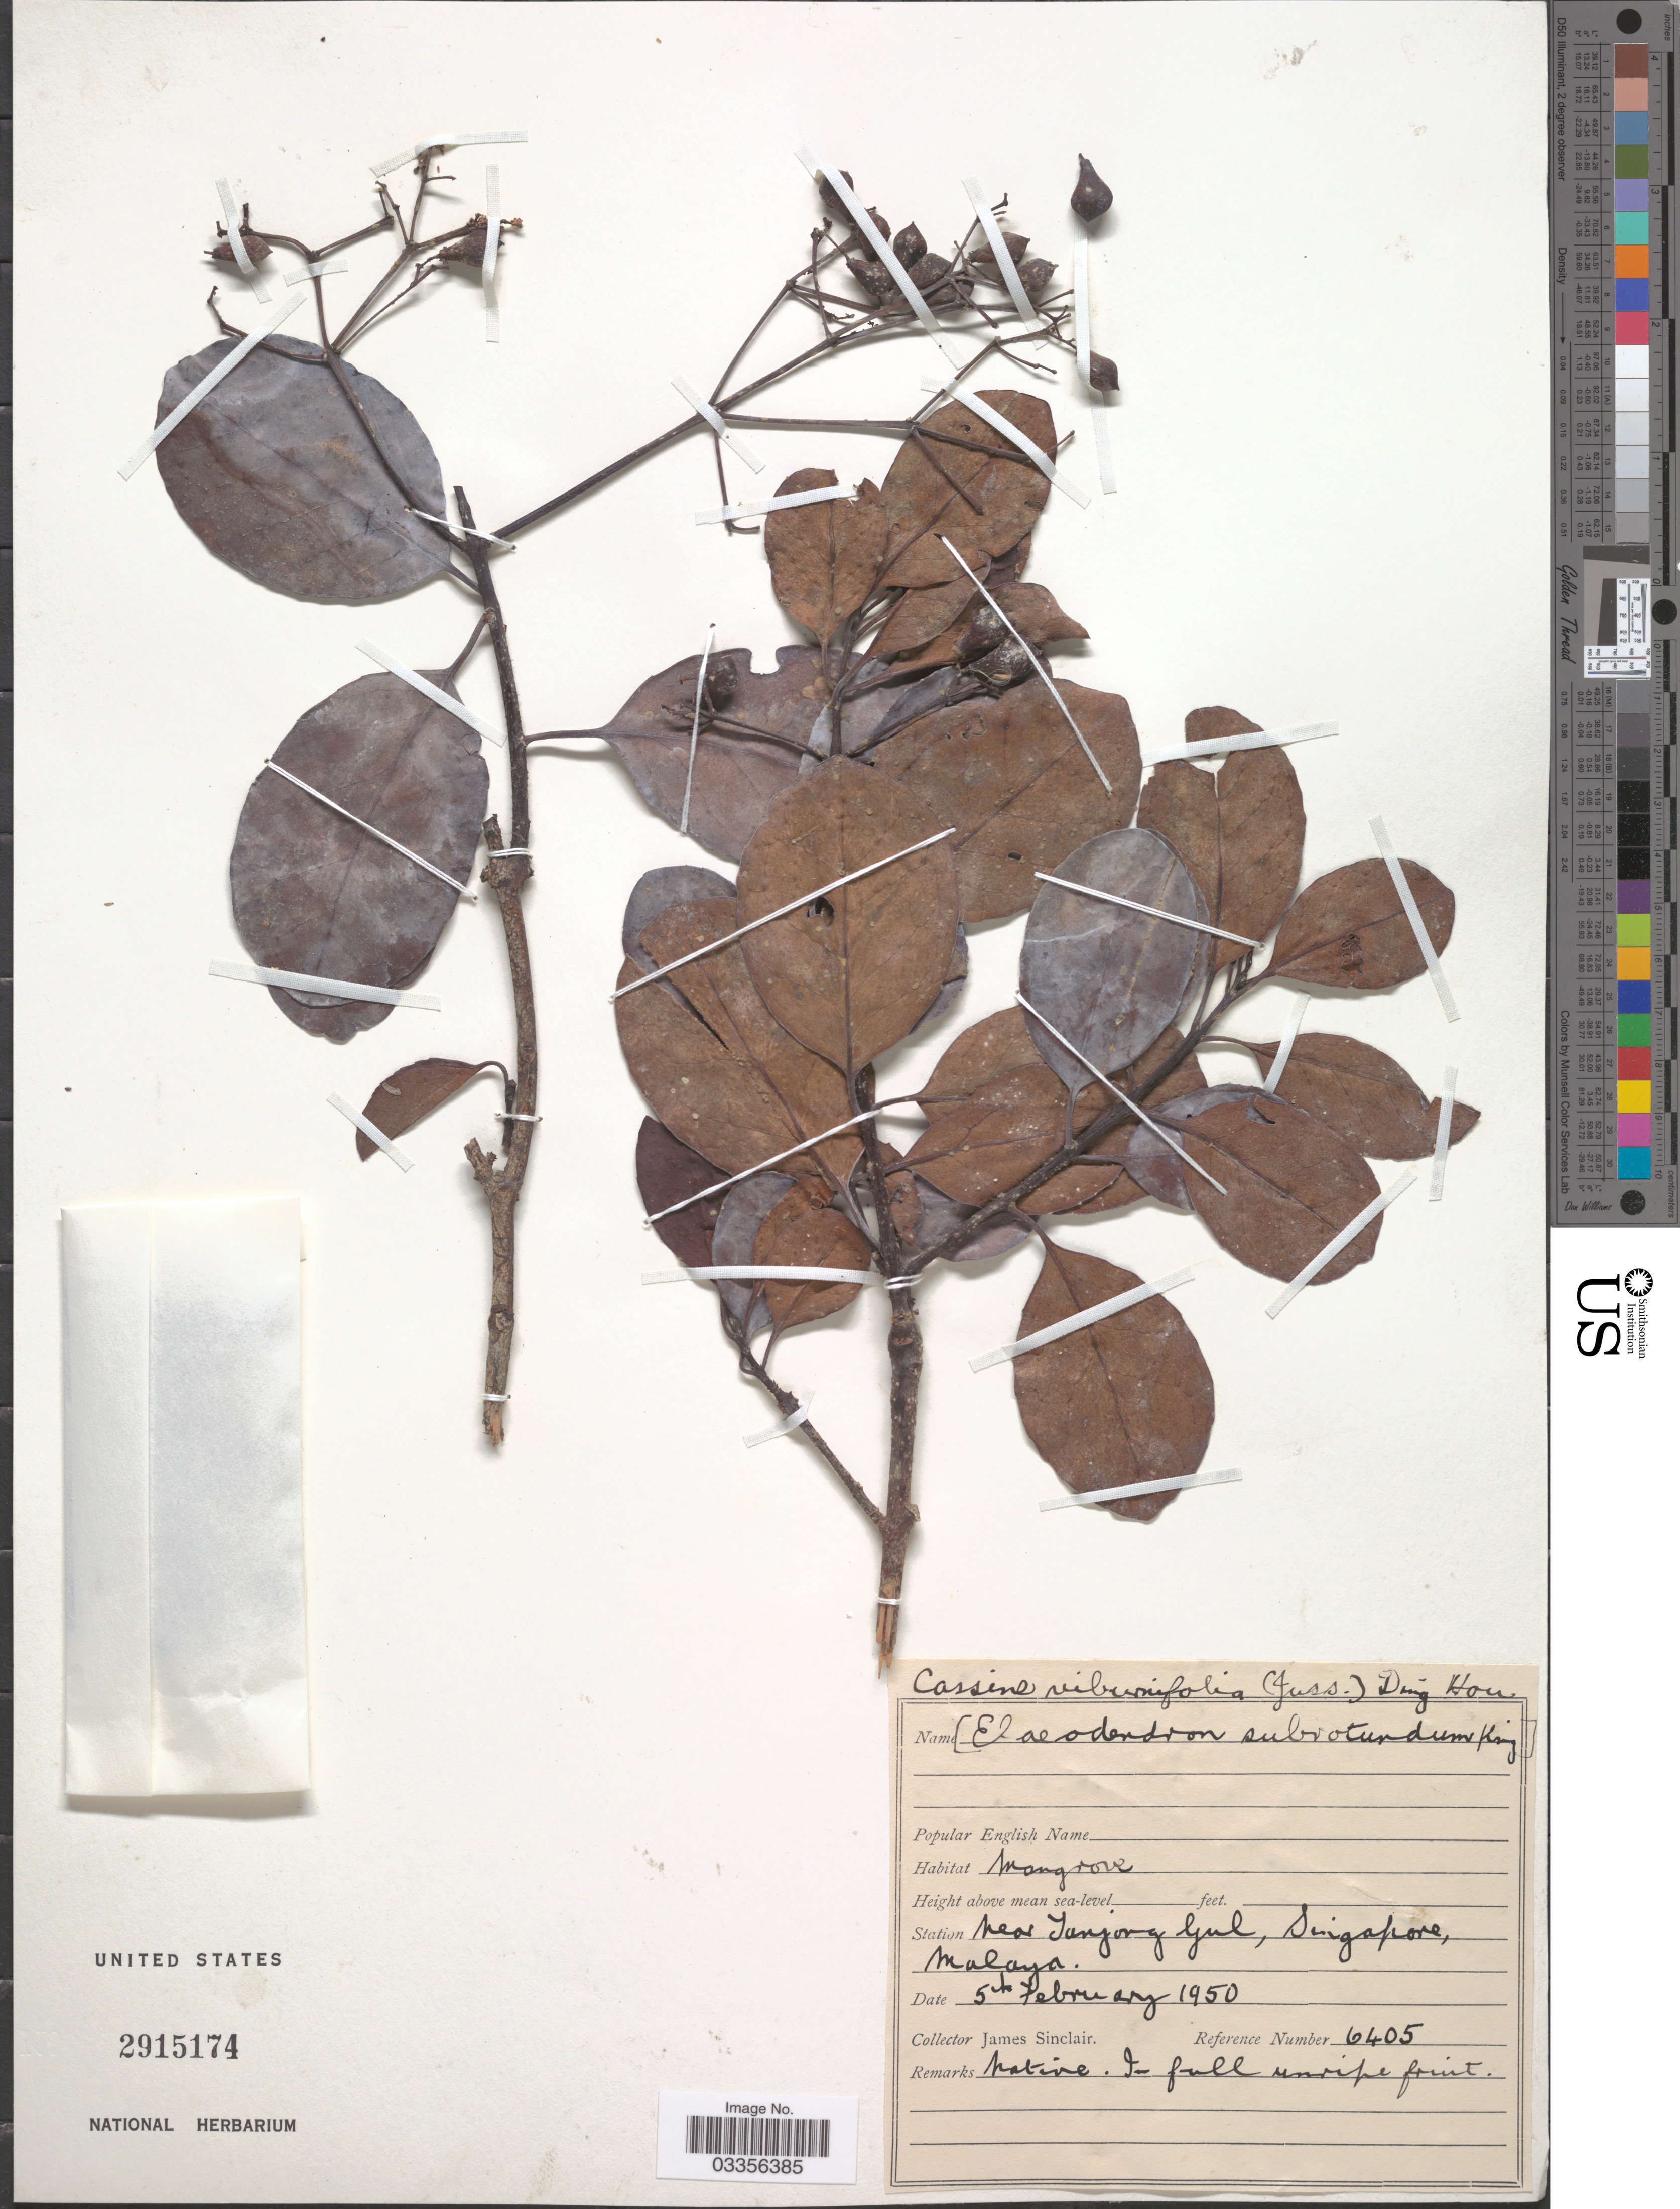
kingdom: Plantae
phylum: Tracheophyta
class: Magnoliopsida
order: Celastrales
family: Celastraceae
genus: Cassine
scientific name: Cassine viburnifolia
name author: (Juss.) Ding Hou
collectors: J. Sinclair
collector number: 6405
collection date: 1950-02-05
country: Singapore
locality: Station near Tanjong Gul, Malaya.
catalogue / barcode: US 2915174